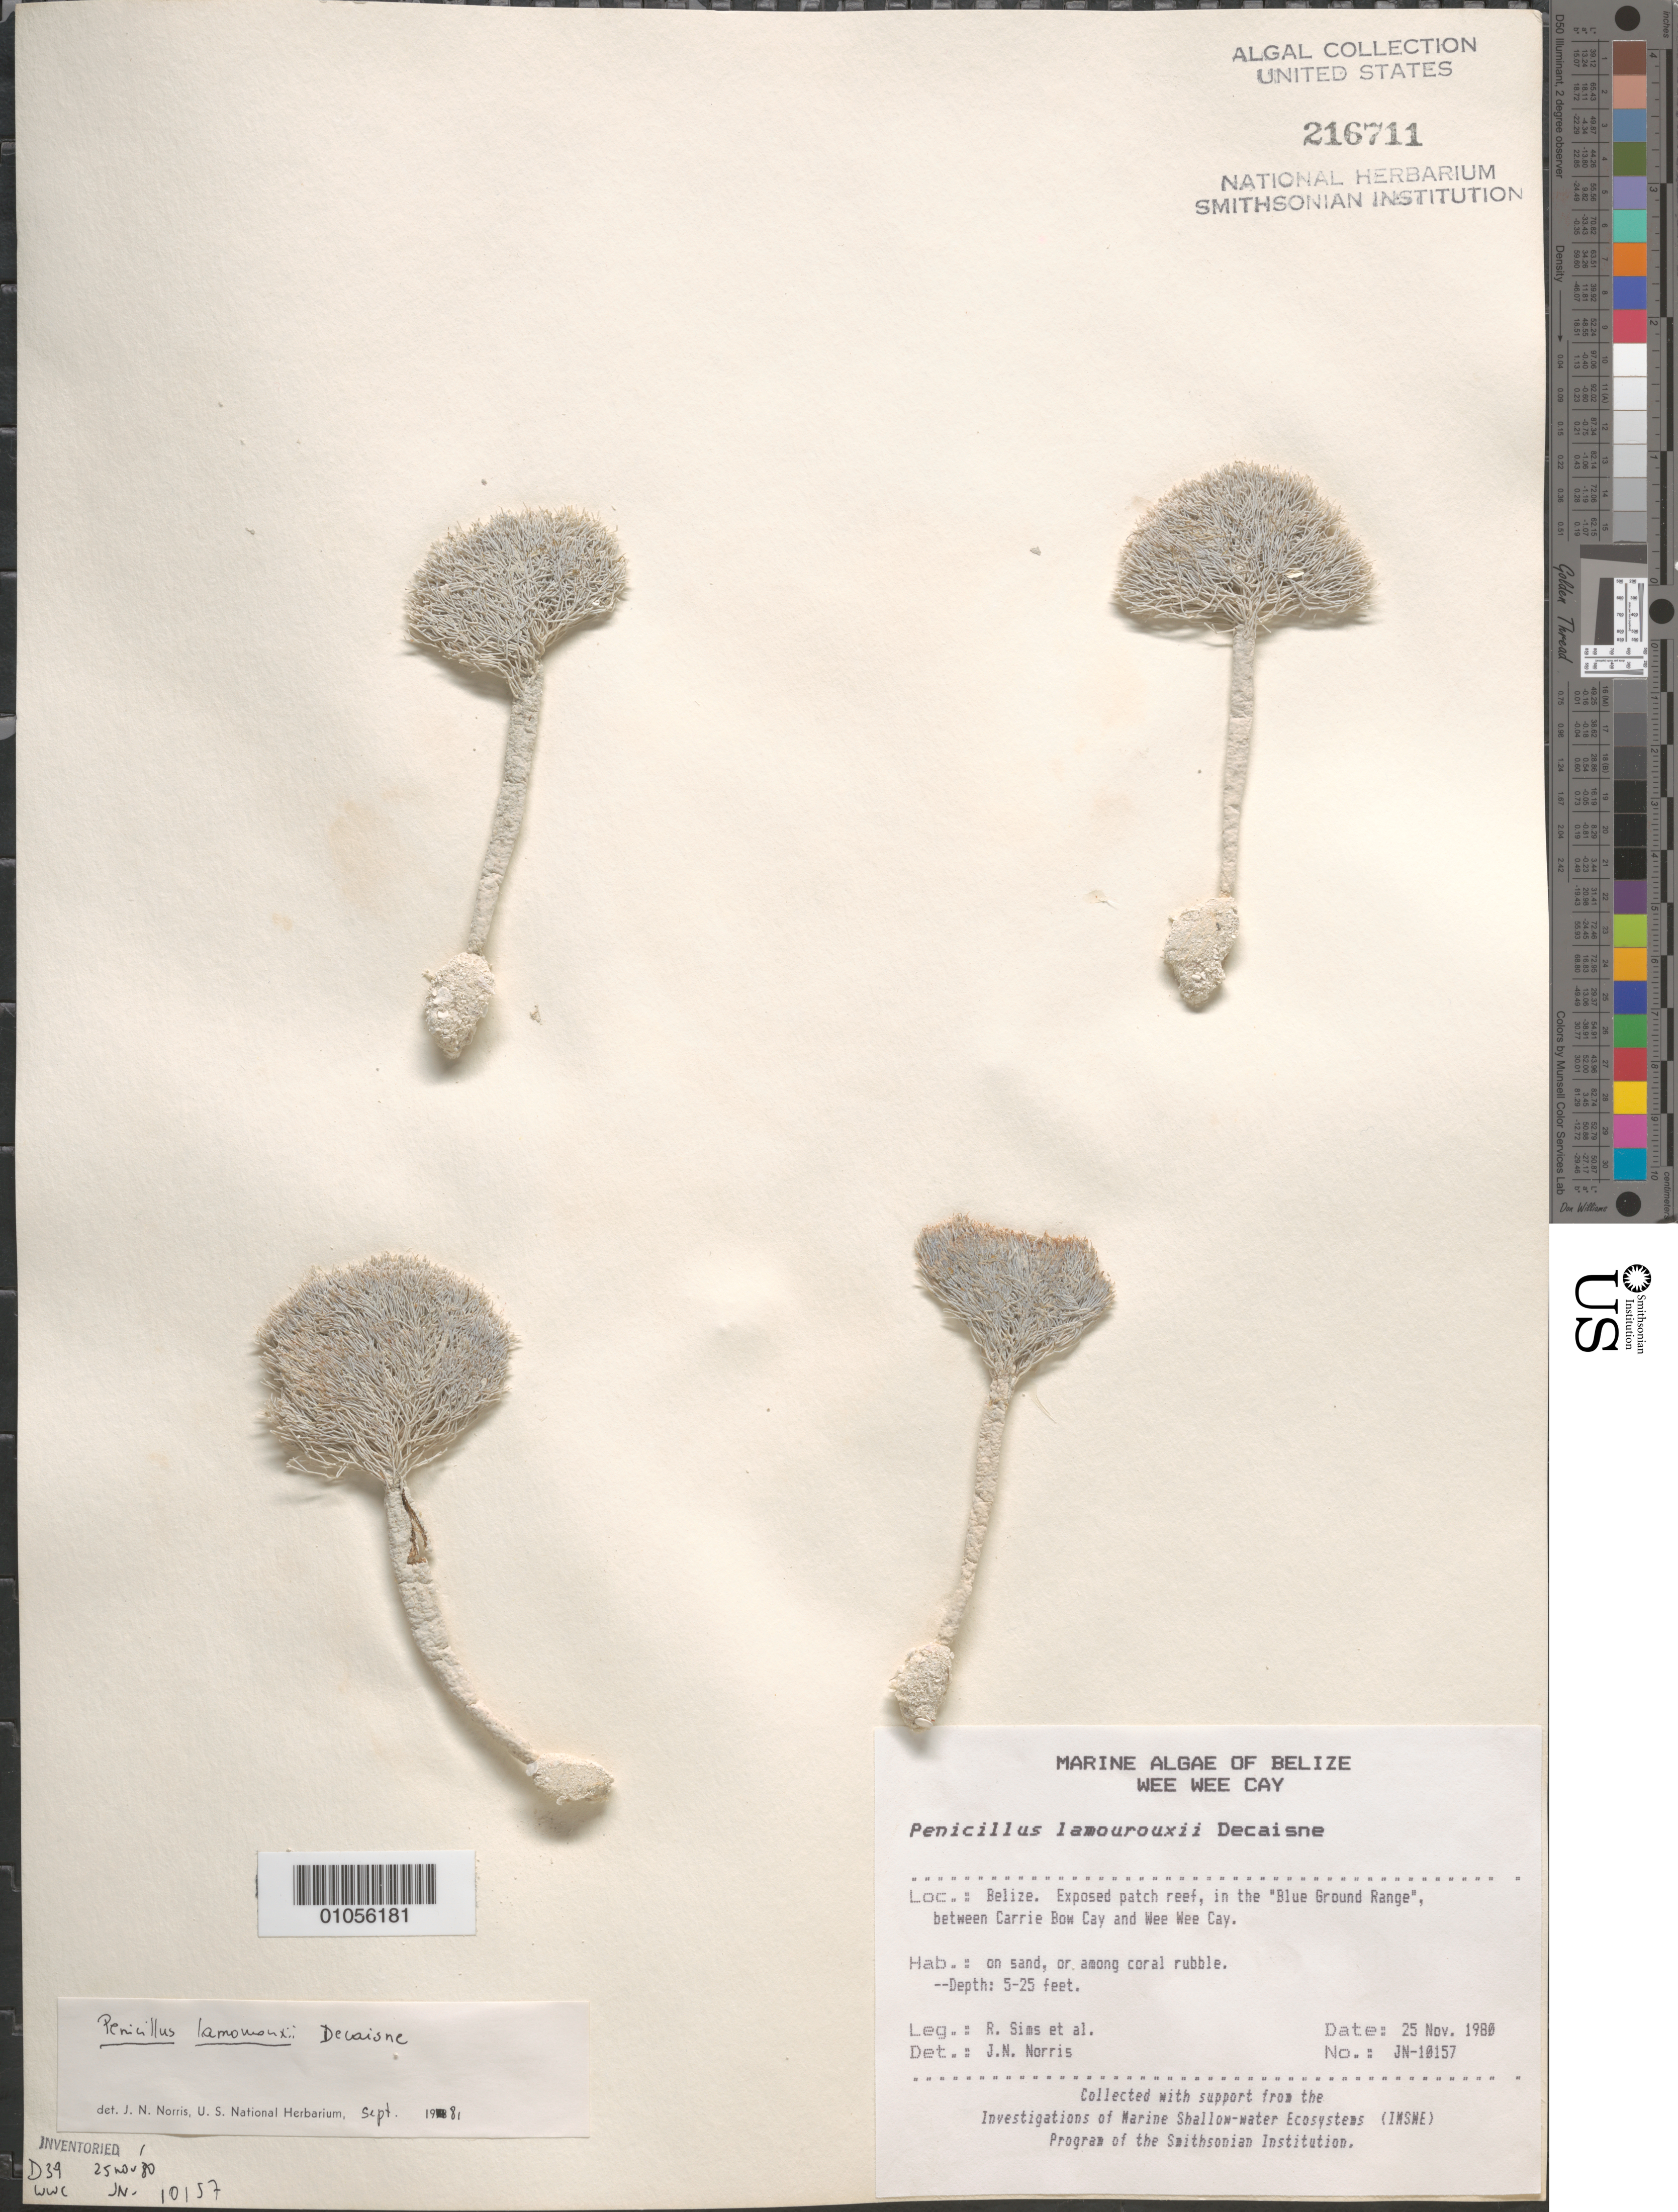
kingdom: Plantae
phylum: Chlorophyta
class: Ulvophyceae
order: Bryopsidales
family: Udoteaceae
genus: Penicillus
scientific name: Penicillus lamourouxii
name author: Decne.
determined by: Norris, James N.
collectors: R. H. Sims & et al.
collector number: JN-10157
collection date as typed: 25 Nov 1980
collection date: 1980-11-25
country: Belize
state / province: Stann Creek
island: Wee Wee Cay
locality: Blue Ground Range, between Carrie Bow Cay and Wee Wee Cay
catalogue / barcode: US 216711